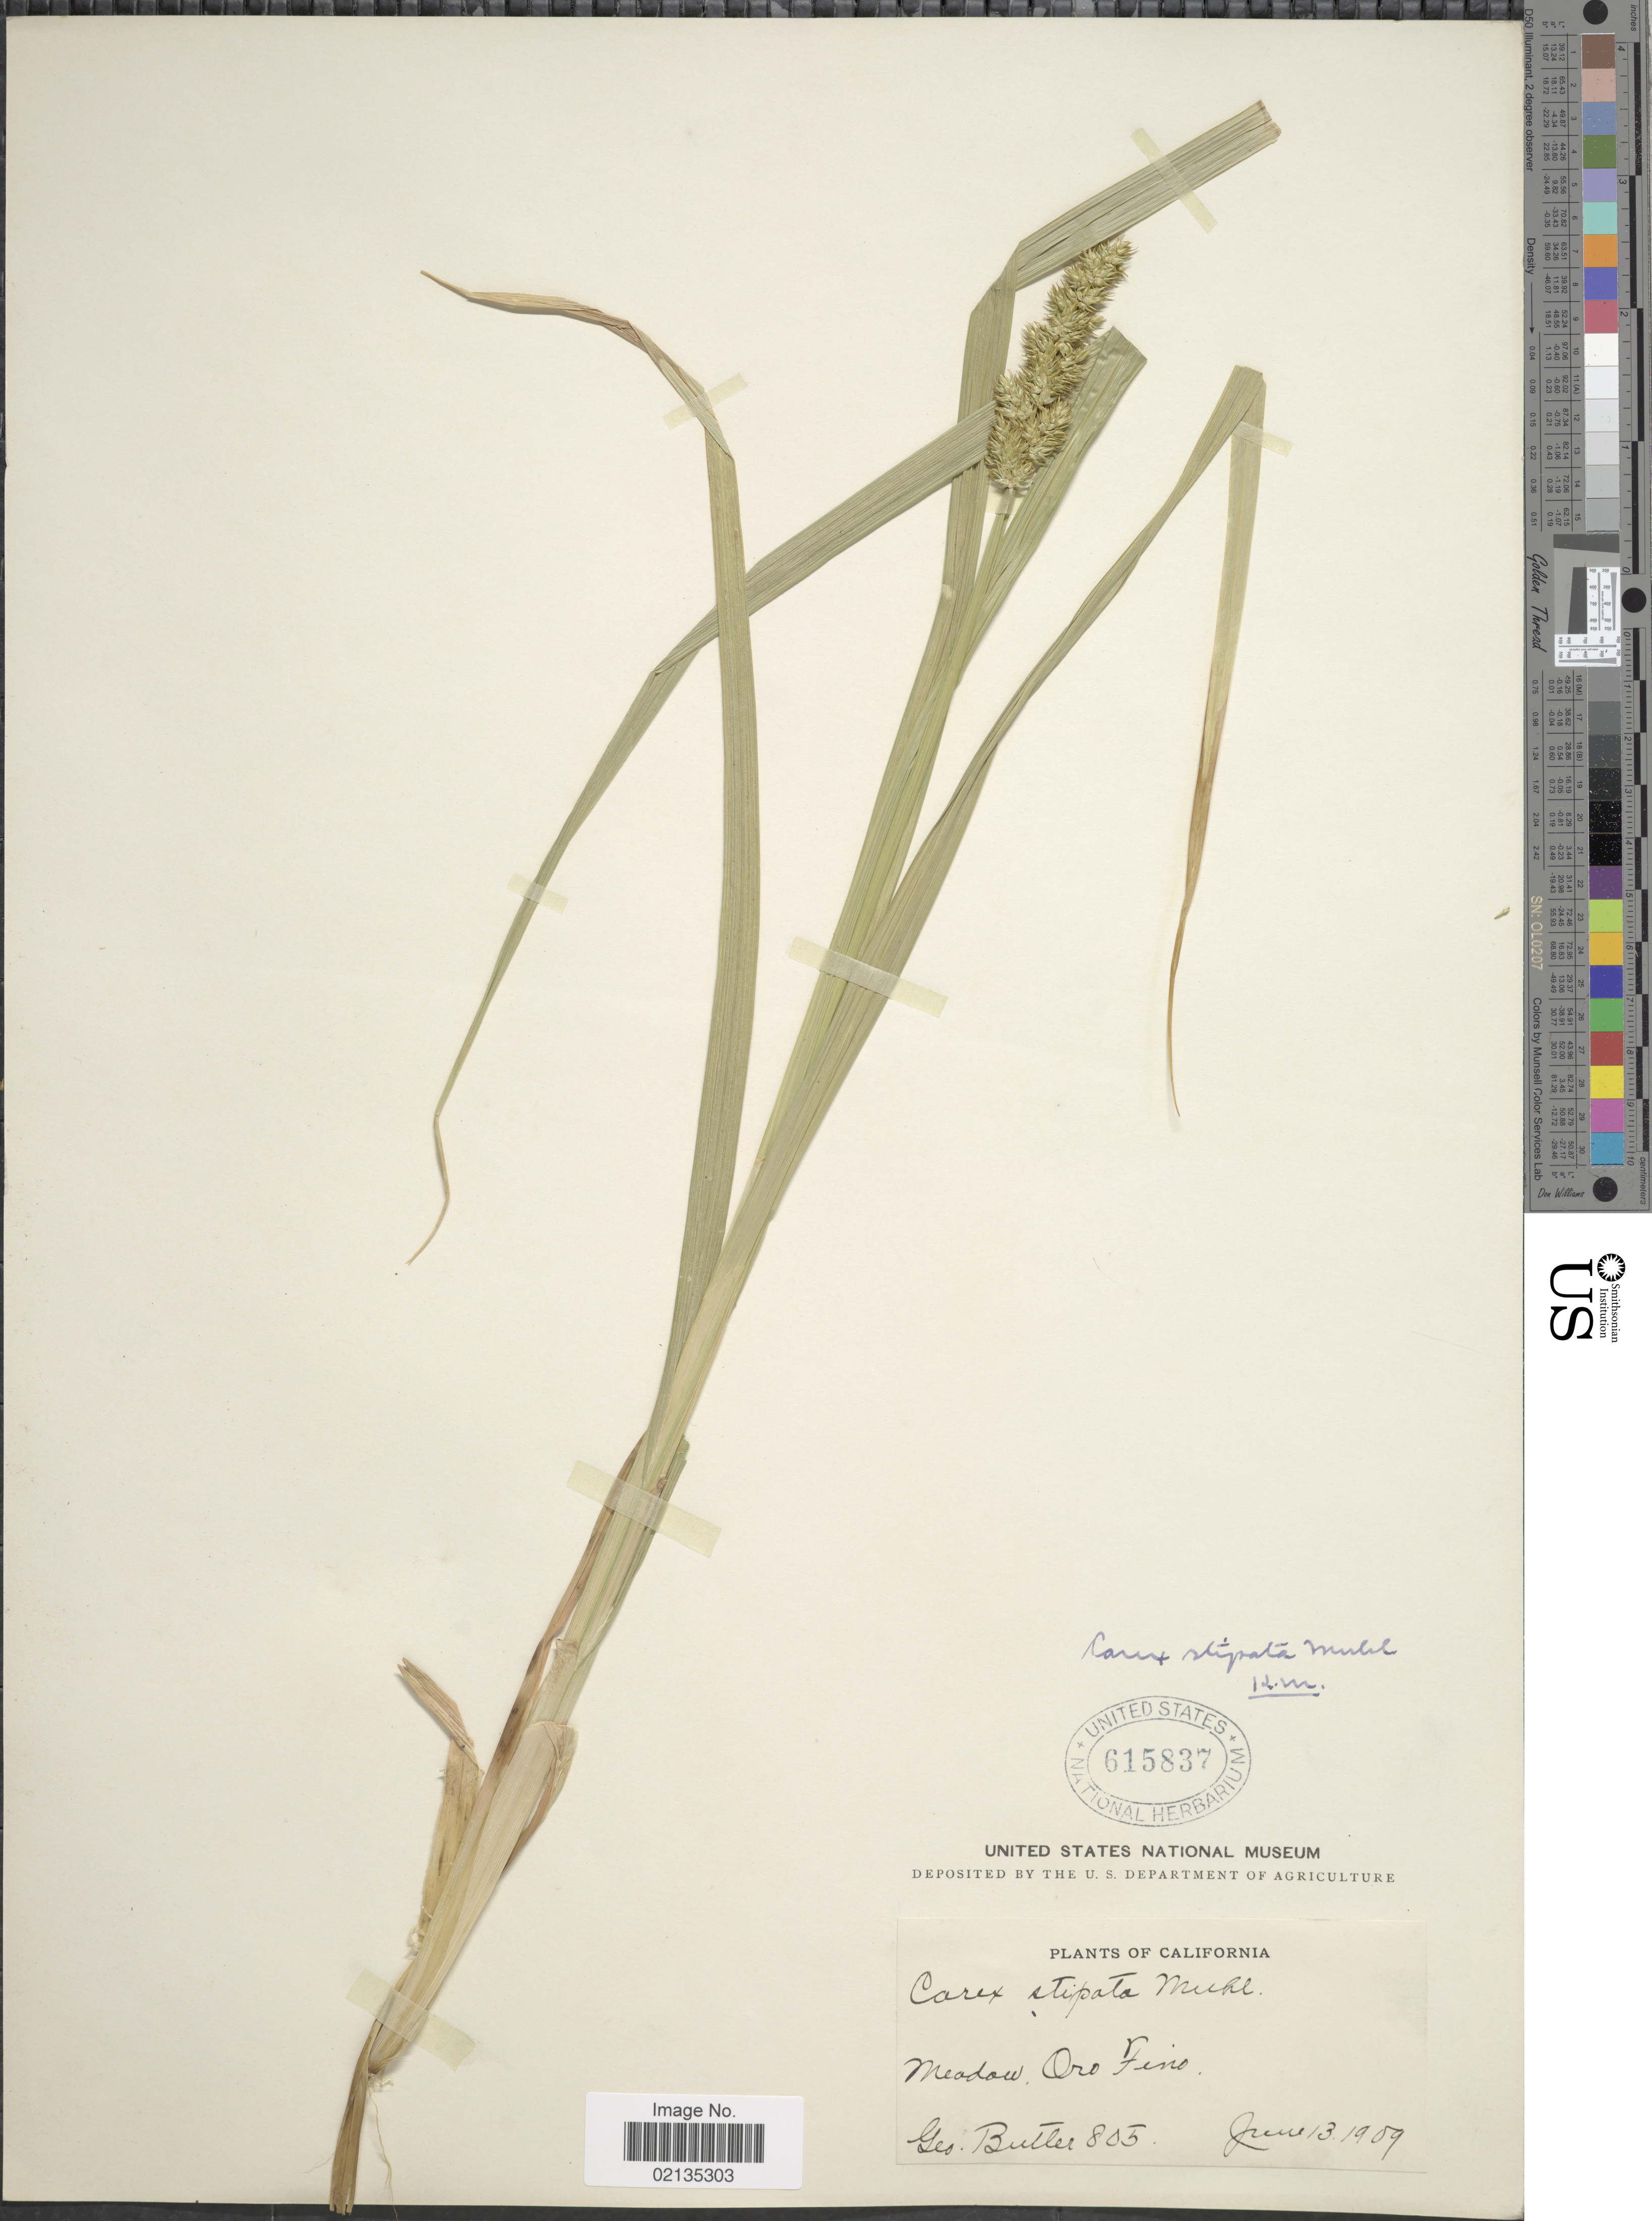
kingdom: Plantae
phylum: Tracheophyta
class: Liliopsida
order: Poales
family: Cyperaceae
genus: Carex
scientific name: Carex stipata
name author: Muhl. ex Willd.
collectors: G. D. Butler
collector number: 805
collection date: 1909-06-13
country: United States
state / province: California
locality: Oro Fino, meadow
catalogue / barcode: US 615837